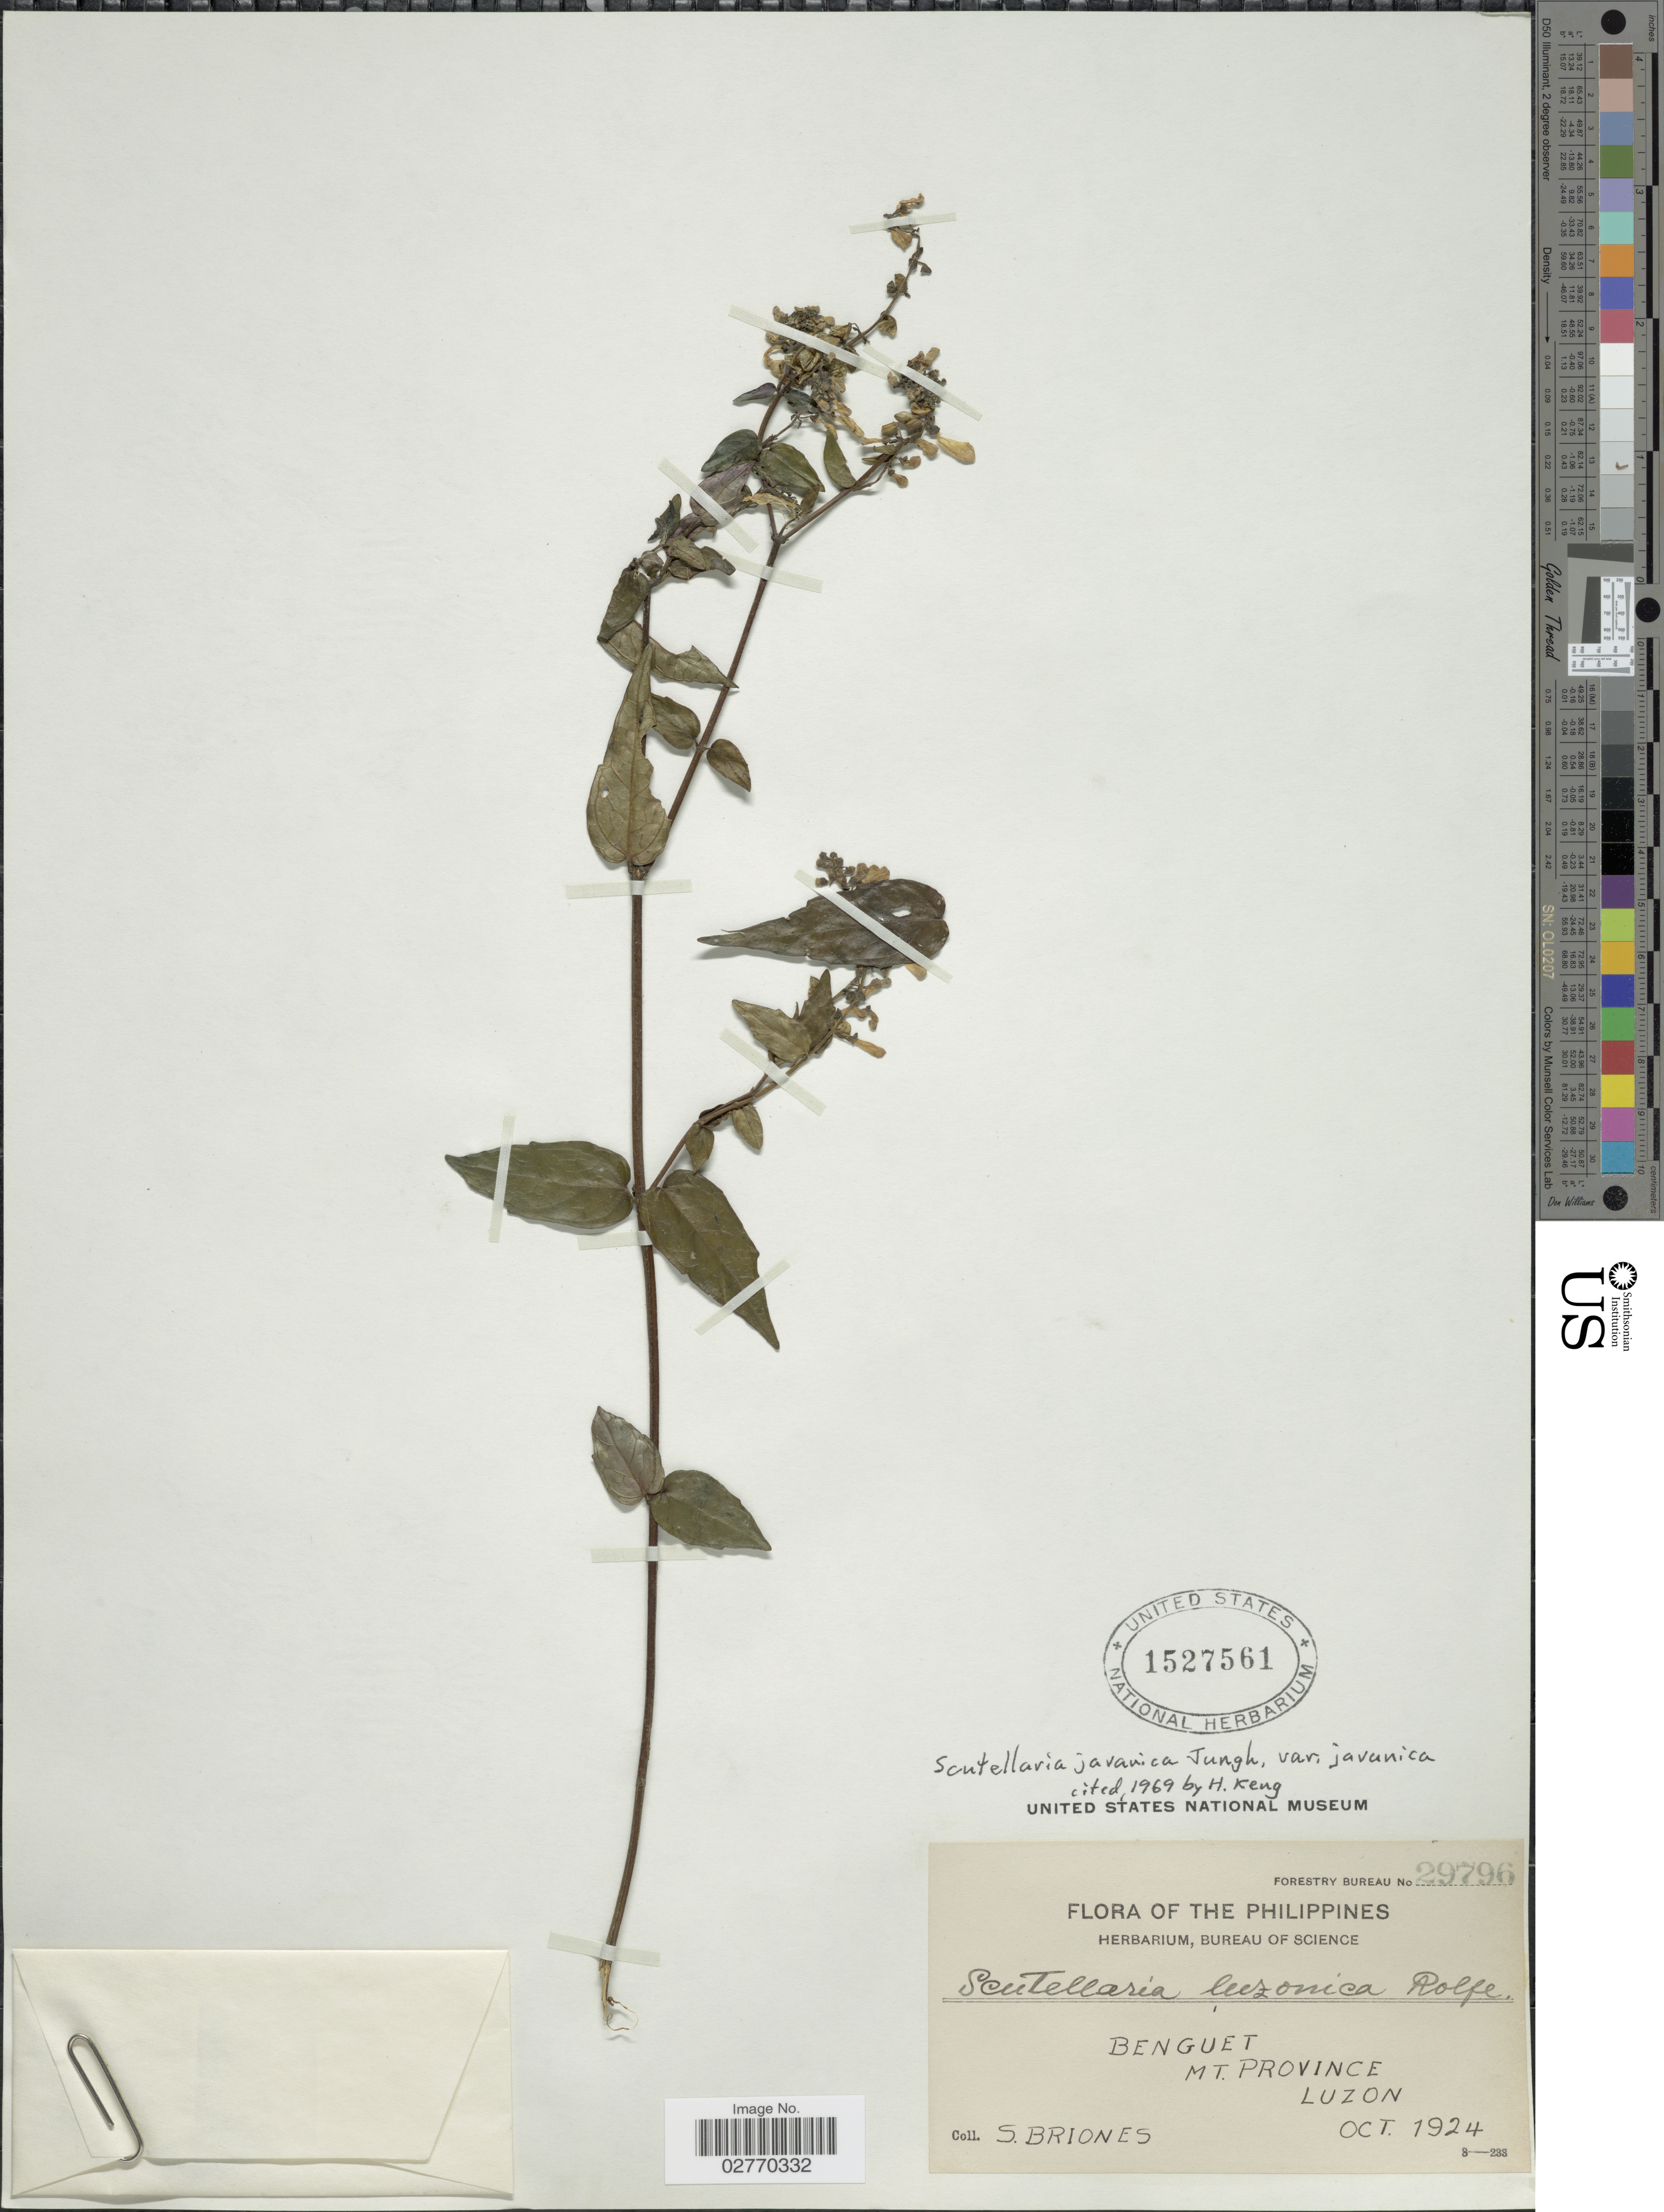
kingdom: Plantae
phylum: Tracheophyta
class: Magnoliopsida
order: Lamiales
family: Lamiaceae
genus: Scutellaria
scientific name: Scutellaria javanica var. javanica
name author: Jungh.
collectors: S. Briones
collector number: Forestry Bureau 29796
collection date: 1924-10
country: Philippines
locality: Benguet Mt. Province Luzon.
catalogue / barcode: US 1527561